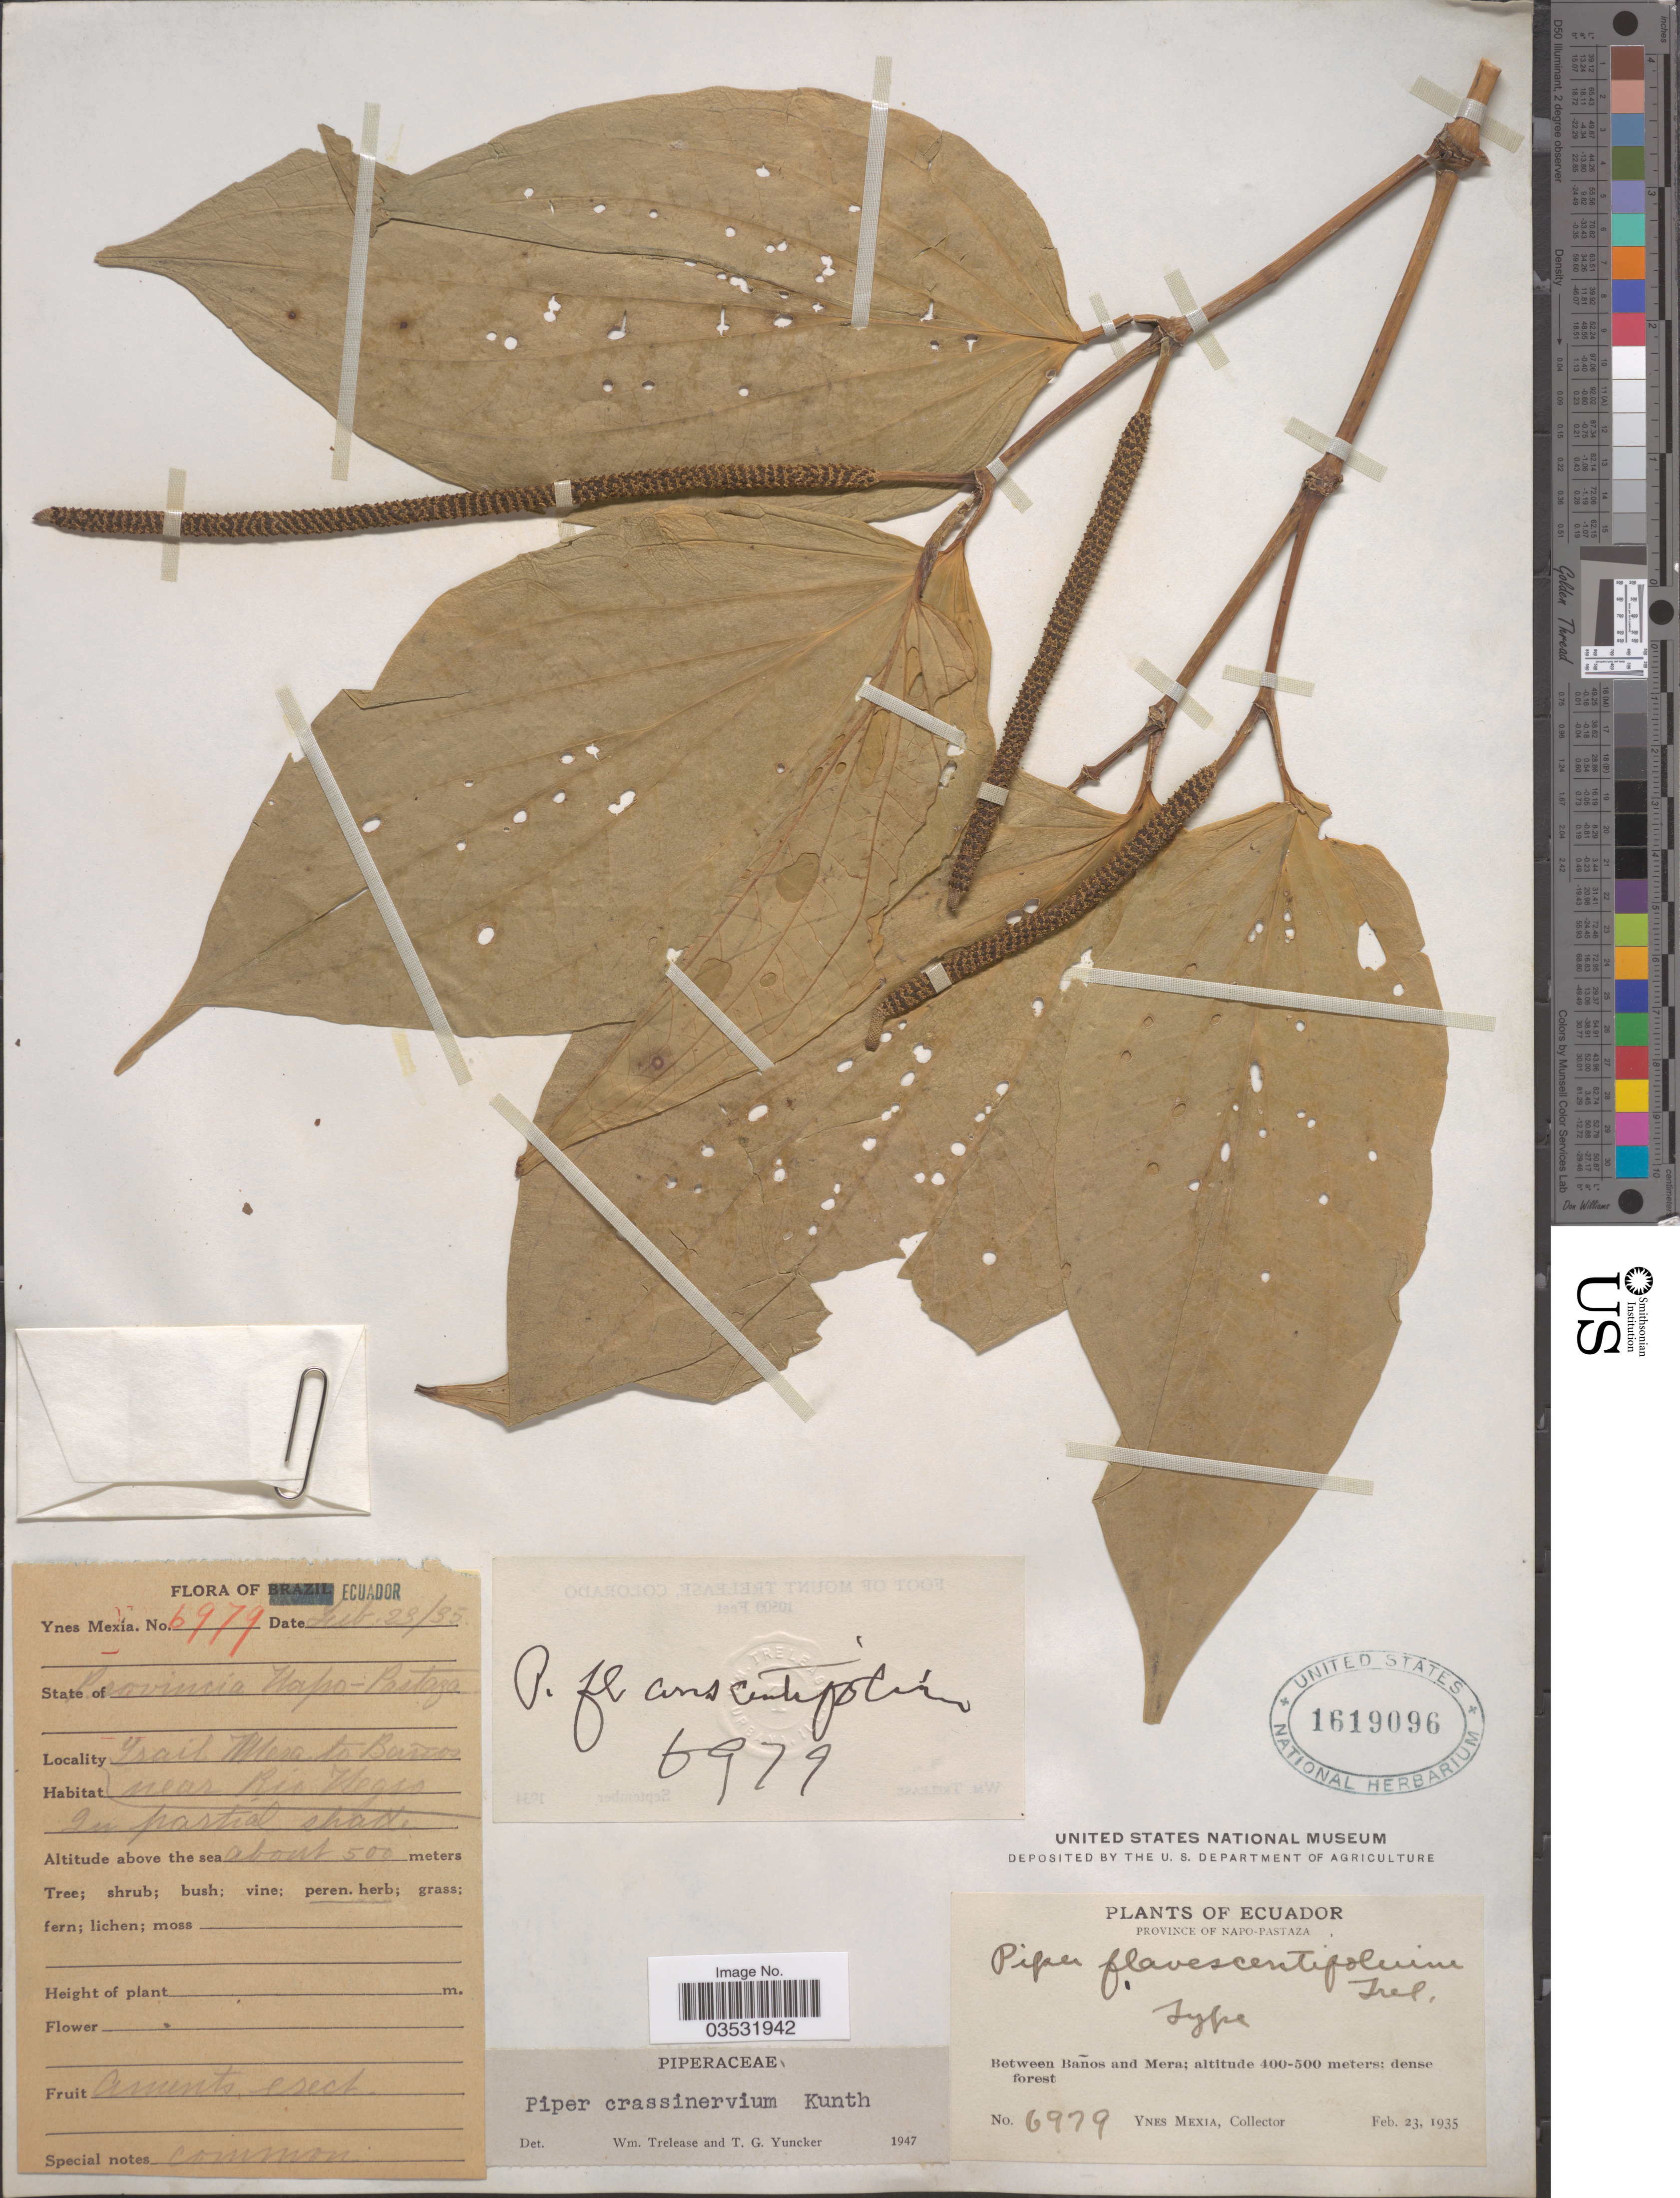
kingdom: Plantae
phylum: Tracheophyta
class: Magnoliopsida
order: Piperales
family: Piperaceae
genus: Piper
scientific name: Piper crassinervium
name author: Kunth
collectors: Y. Mexia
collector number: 6979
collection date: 1935-02-23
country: Ecuador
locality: Province of Napo-Pastaza. Between Baños and Mera. Trail Mera to Baños near Rio Negro.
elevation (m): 500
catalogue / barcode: US 1619096